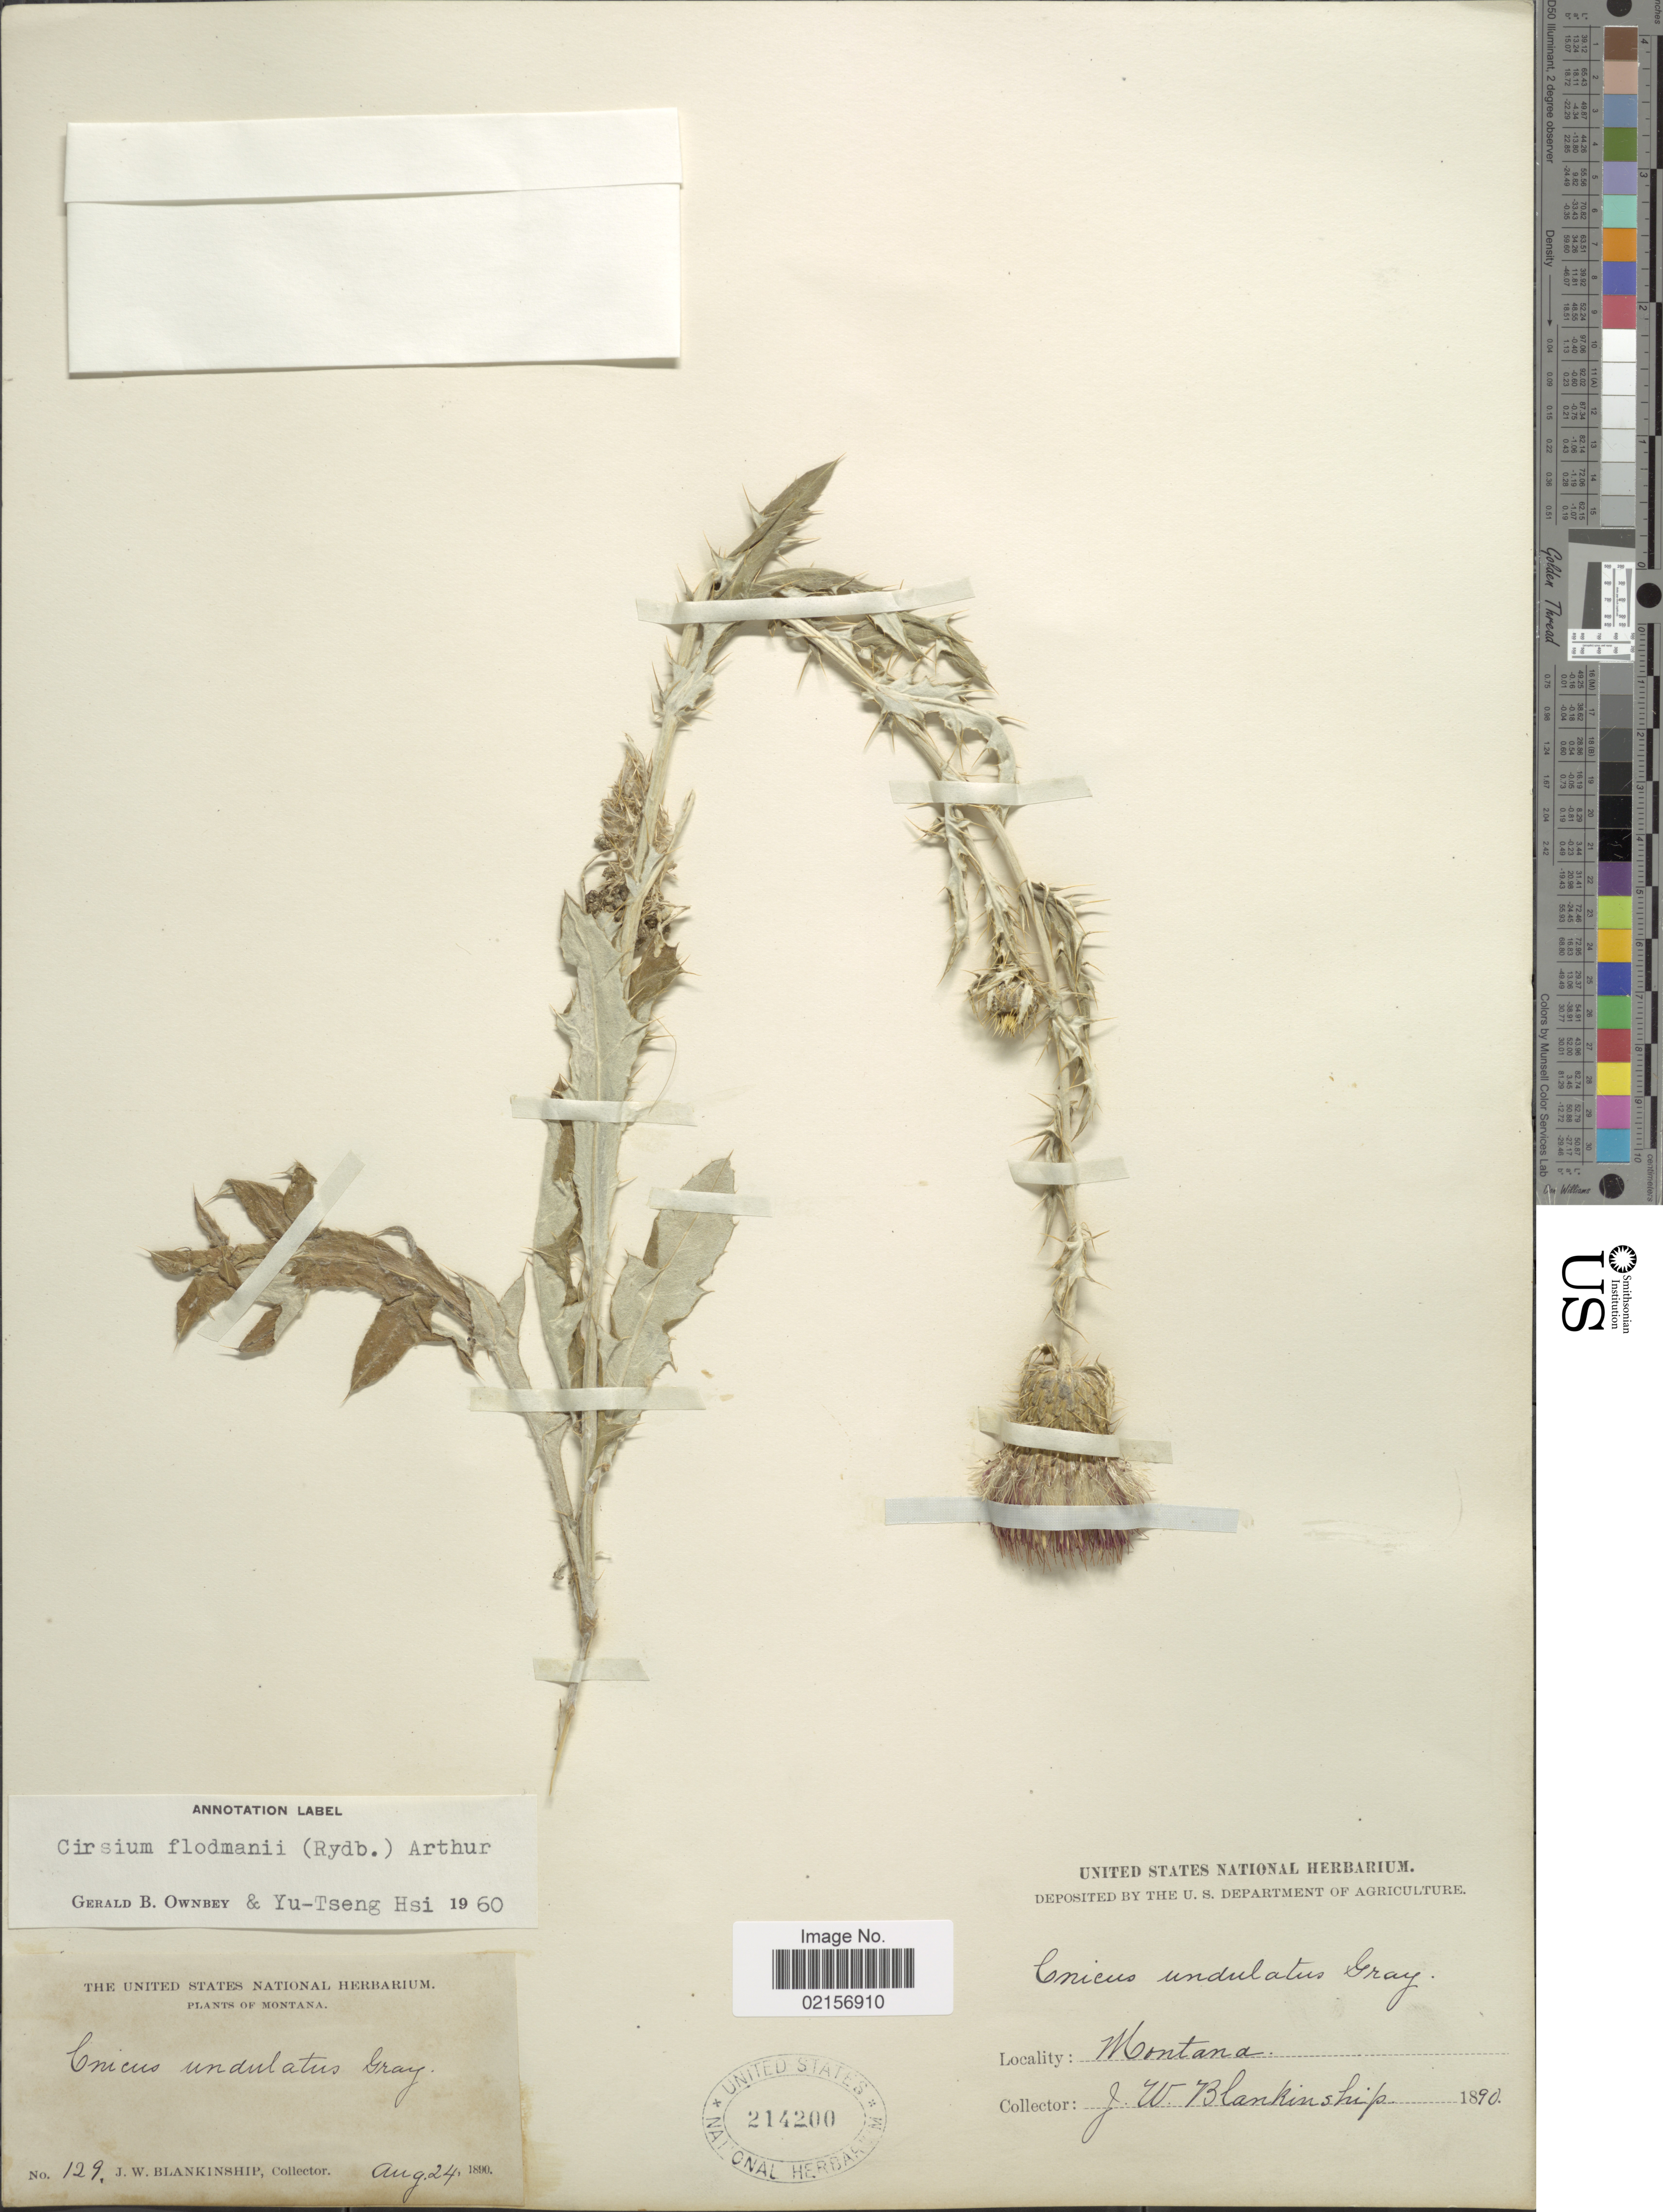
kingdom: Plantae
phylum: Tracheophyta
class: Magnoliopsida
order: Asterales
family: Asteraceae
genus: Cirsium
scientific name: Cirsium flodmanii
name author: (Rydb.) Arthur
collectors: J. W. Blankinship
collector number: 129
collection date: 1890-08-24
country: United States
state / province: Montana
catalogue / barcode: US 214200